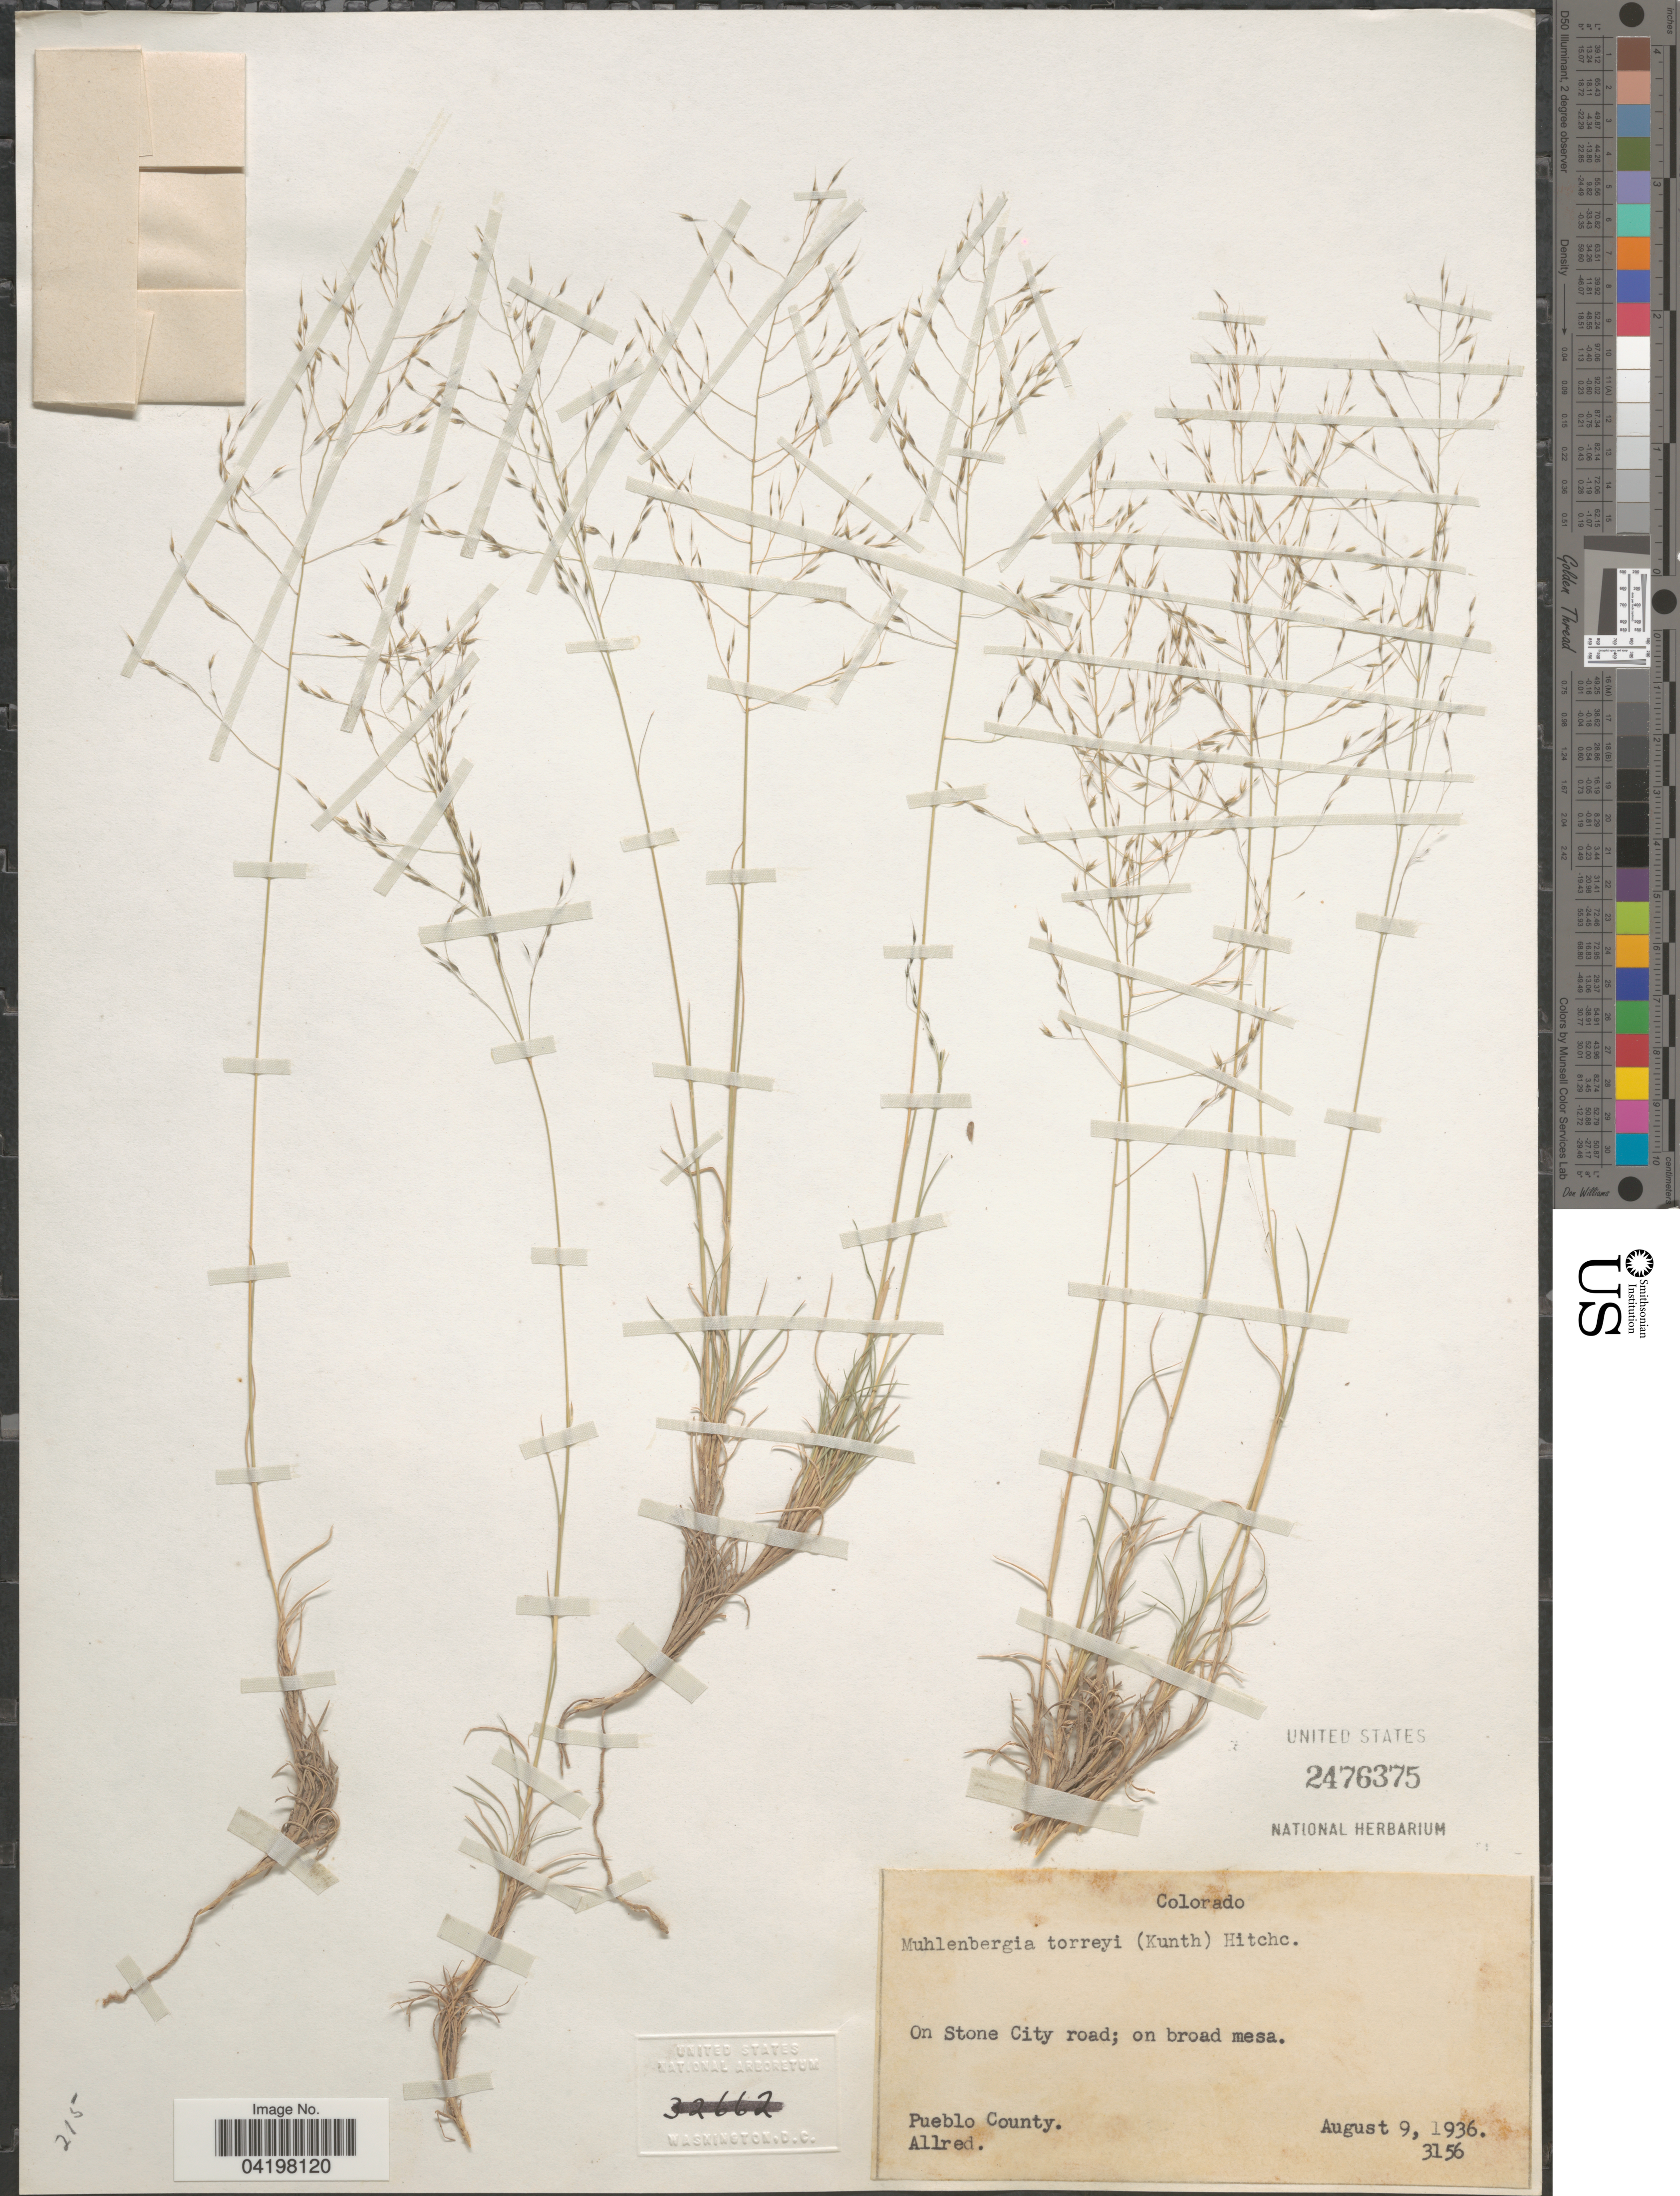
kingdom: Plantae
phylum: Tracheophyta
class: Liliopsida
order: Poales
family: Poaceae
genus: Muhlenbergia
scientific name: Muhlenbergia torreyi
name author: (Kunth) Hitchc. ex Bush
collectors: -. Allred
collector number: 3156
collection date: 1936-08-09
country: United States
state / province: Colorado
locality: On Stone City road. Pueblo County.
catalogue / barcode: US 2476375